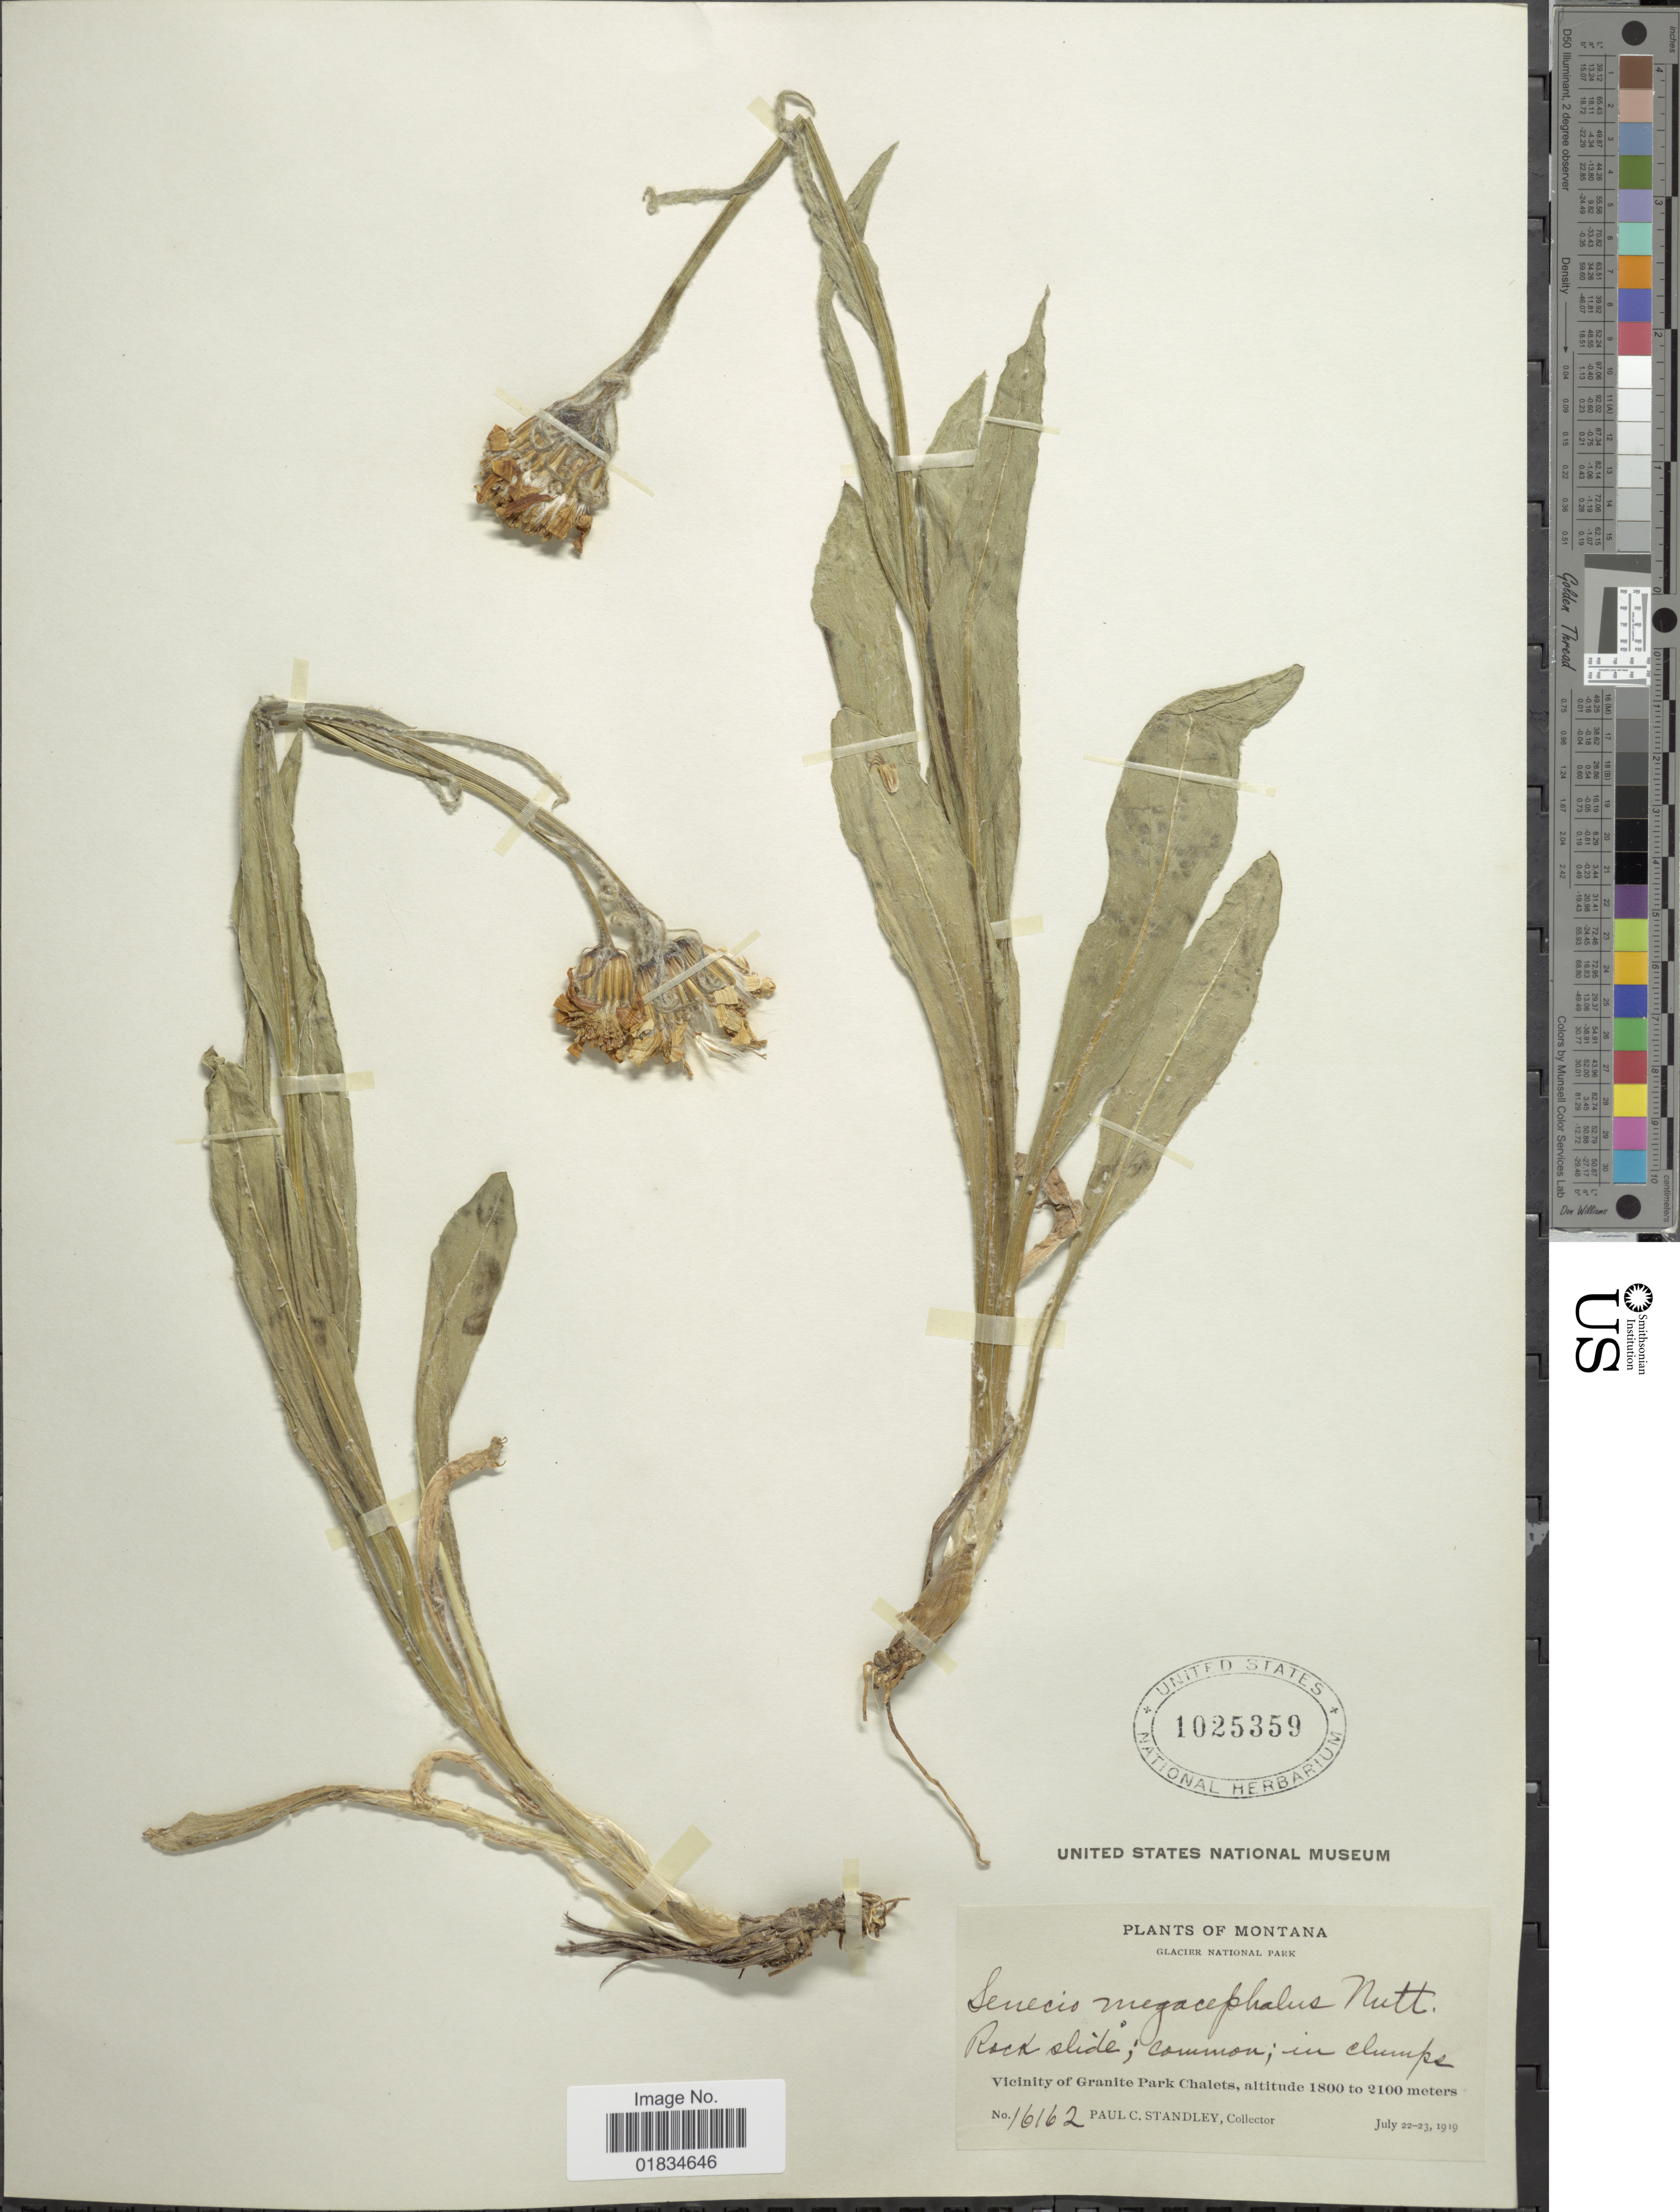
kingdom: Plantae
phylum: Tracheophyta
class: Magnoliopsida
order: Asterales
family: Asteraceae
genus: Senecio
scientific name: Senecio megacephalus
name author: Nutt.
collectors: P. C. Standley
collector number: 16162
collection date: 1919-07-22/1919-07-23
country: United States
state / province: Montana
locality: Glacier National Park, Vicinity of Granite Park Chalets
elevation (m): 1800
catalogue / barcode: US 1025359